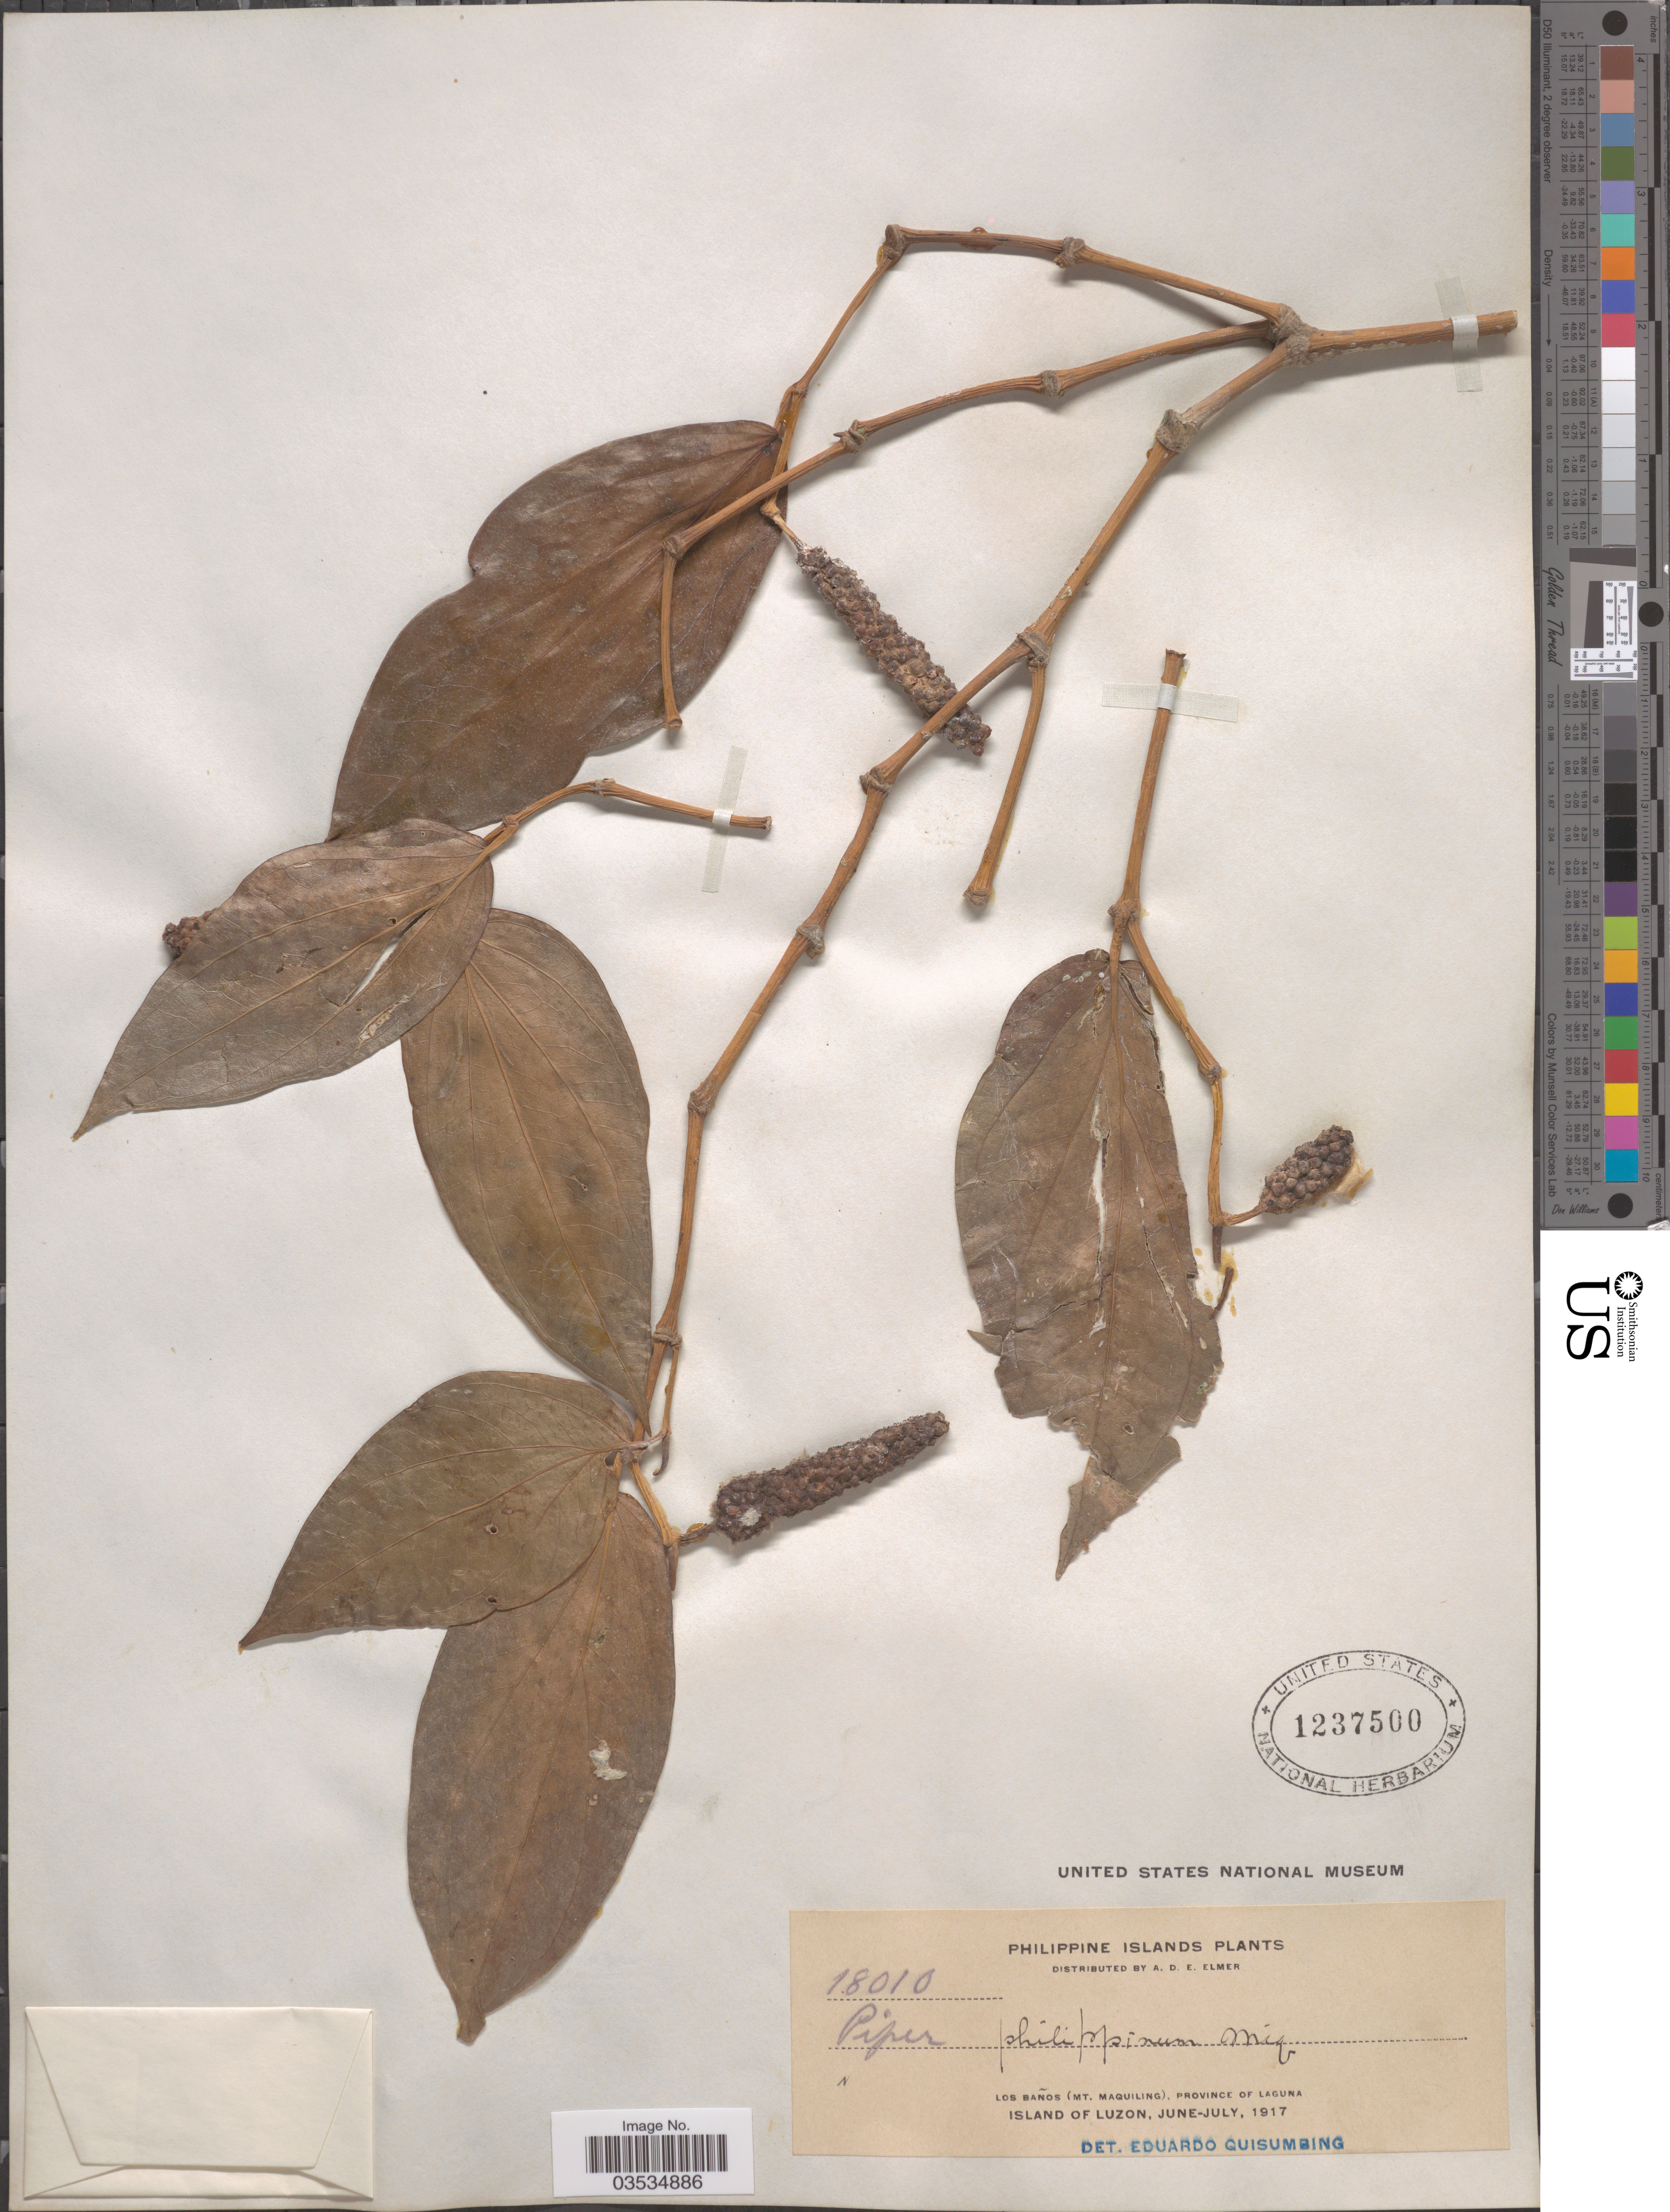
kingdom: Plantae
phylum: Tracheophyta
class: Magnoliopsida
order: Piperales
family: Piperaceae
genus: Piper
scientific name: Piper philippinum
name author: Miq.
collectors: A. D. E. Elmer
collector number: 18010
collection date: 1917-06/1917-07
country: Philippines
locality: Los Baños (Mt. Maquiling), Province of Laguna. Island of Luzon.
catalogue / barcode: US 1237500